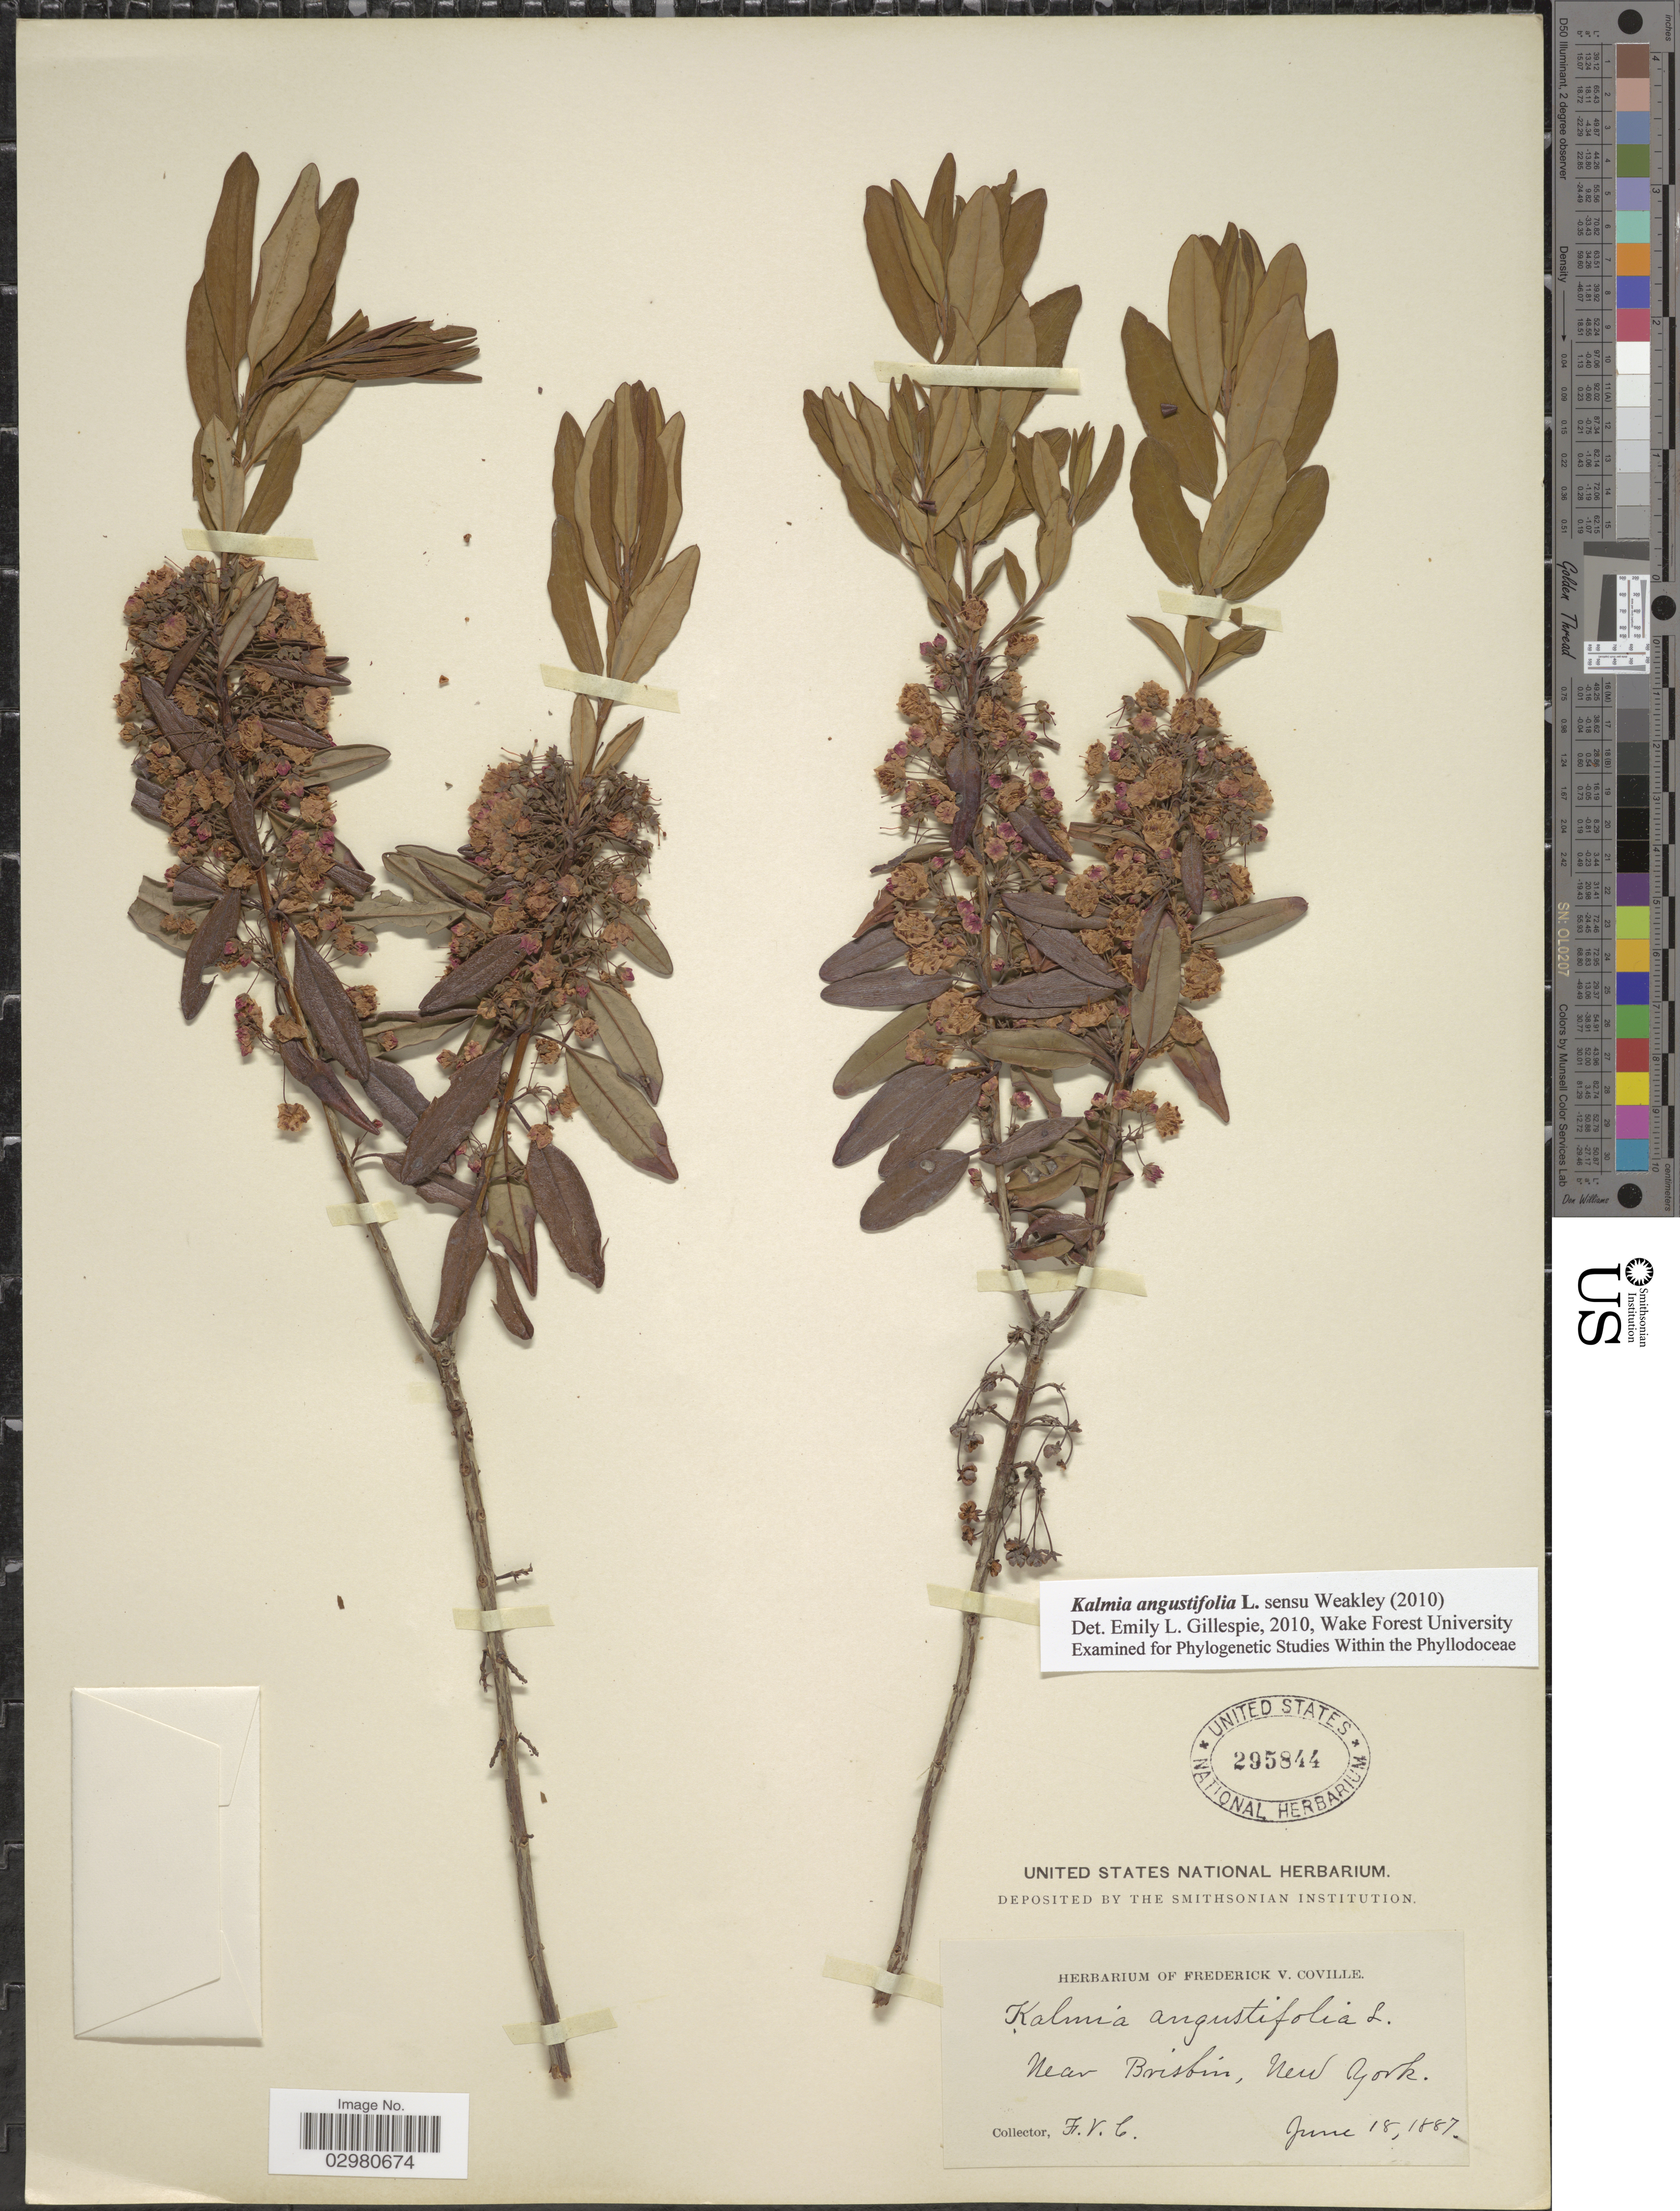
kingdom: Plantae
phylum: Tracheophyta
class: Magnoliopsida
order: Ericales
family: Ericaceae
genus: Kalmia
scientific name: Kalmia angustifolia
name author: L.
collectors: F. V. Coville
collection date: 1887-06-18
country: United States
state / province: New York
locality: Near Brisbin.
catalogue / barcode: US 295844